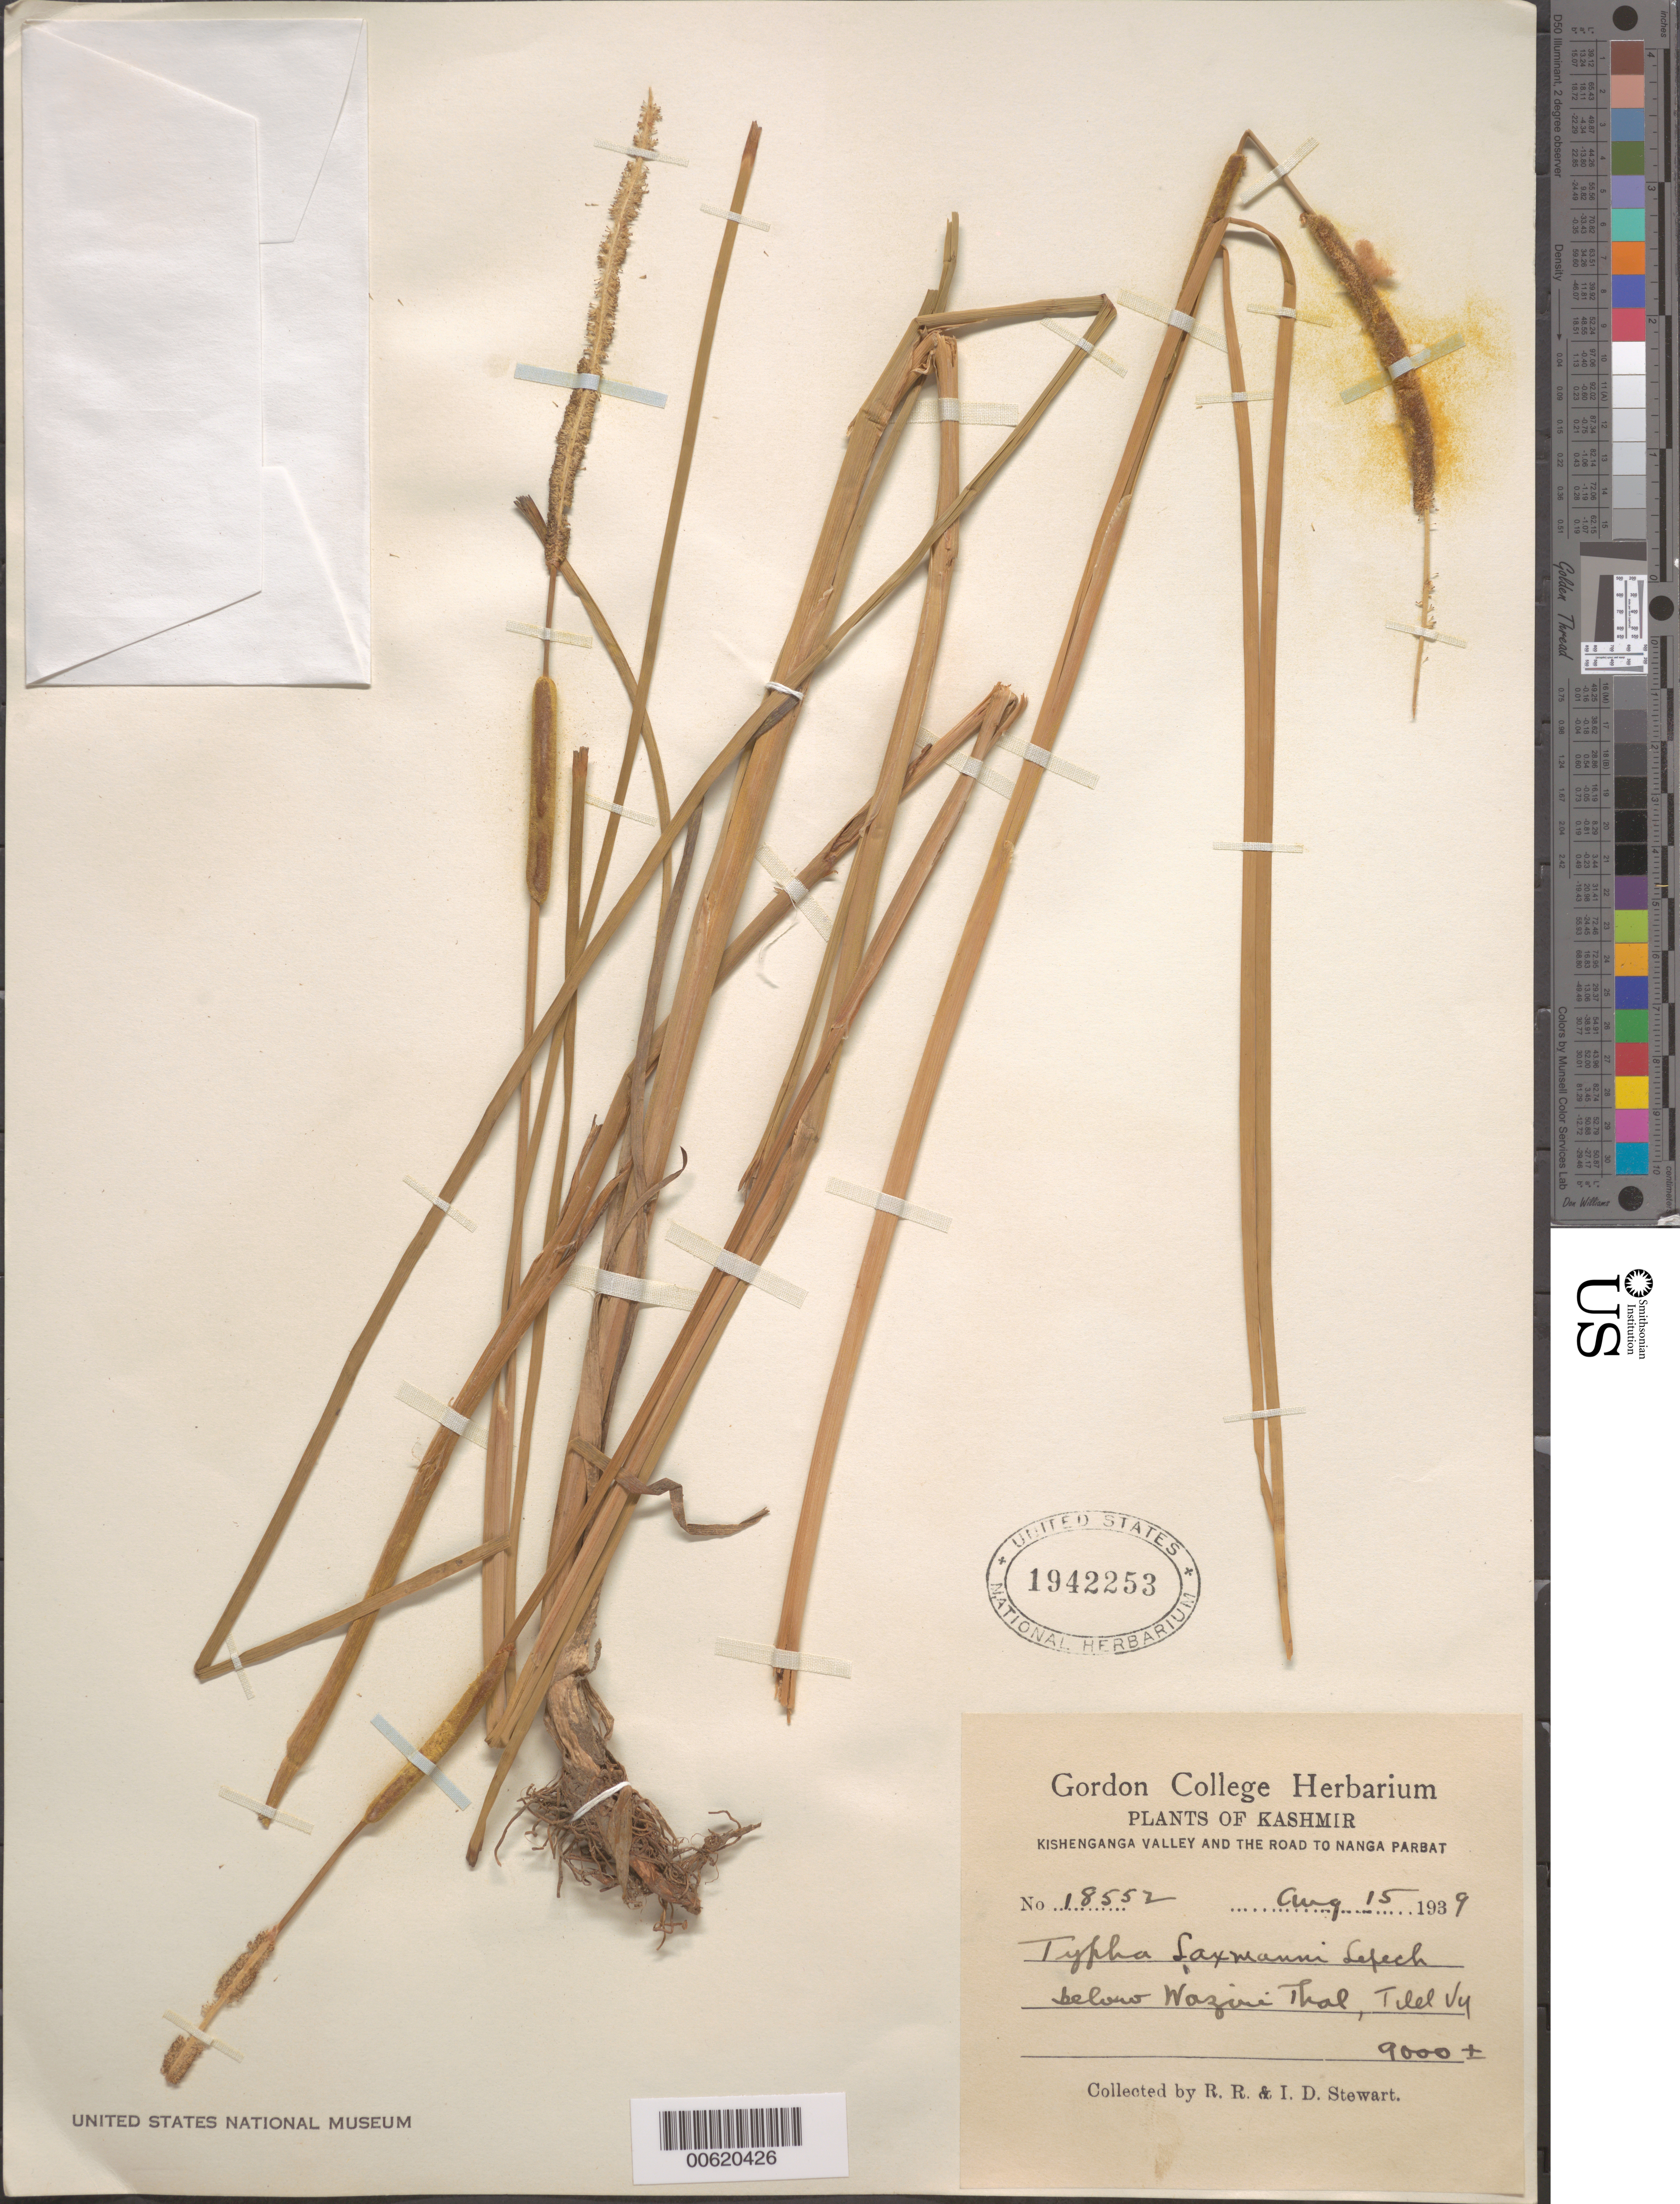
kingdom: Plantae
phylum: Tracheophyta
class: Liliopsida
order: Poales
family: Typhaceae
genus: Typha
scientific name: Typha laxmannii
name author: Lepech.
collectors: R. R. Stewart & I. Stewart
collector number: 18552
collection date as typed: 15 Aug 1939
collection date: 1939-08-15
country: India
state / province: Jammu and Kashmir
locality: Kashmir, Kishenganga Valley, Nanga Parbat, below Waziri Thal, Tilel Vy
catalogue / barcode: US 1942253